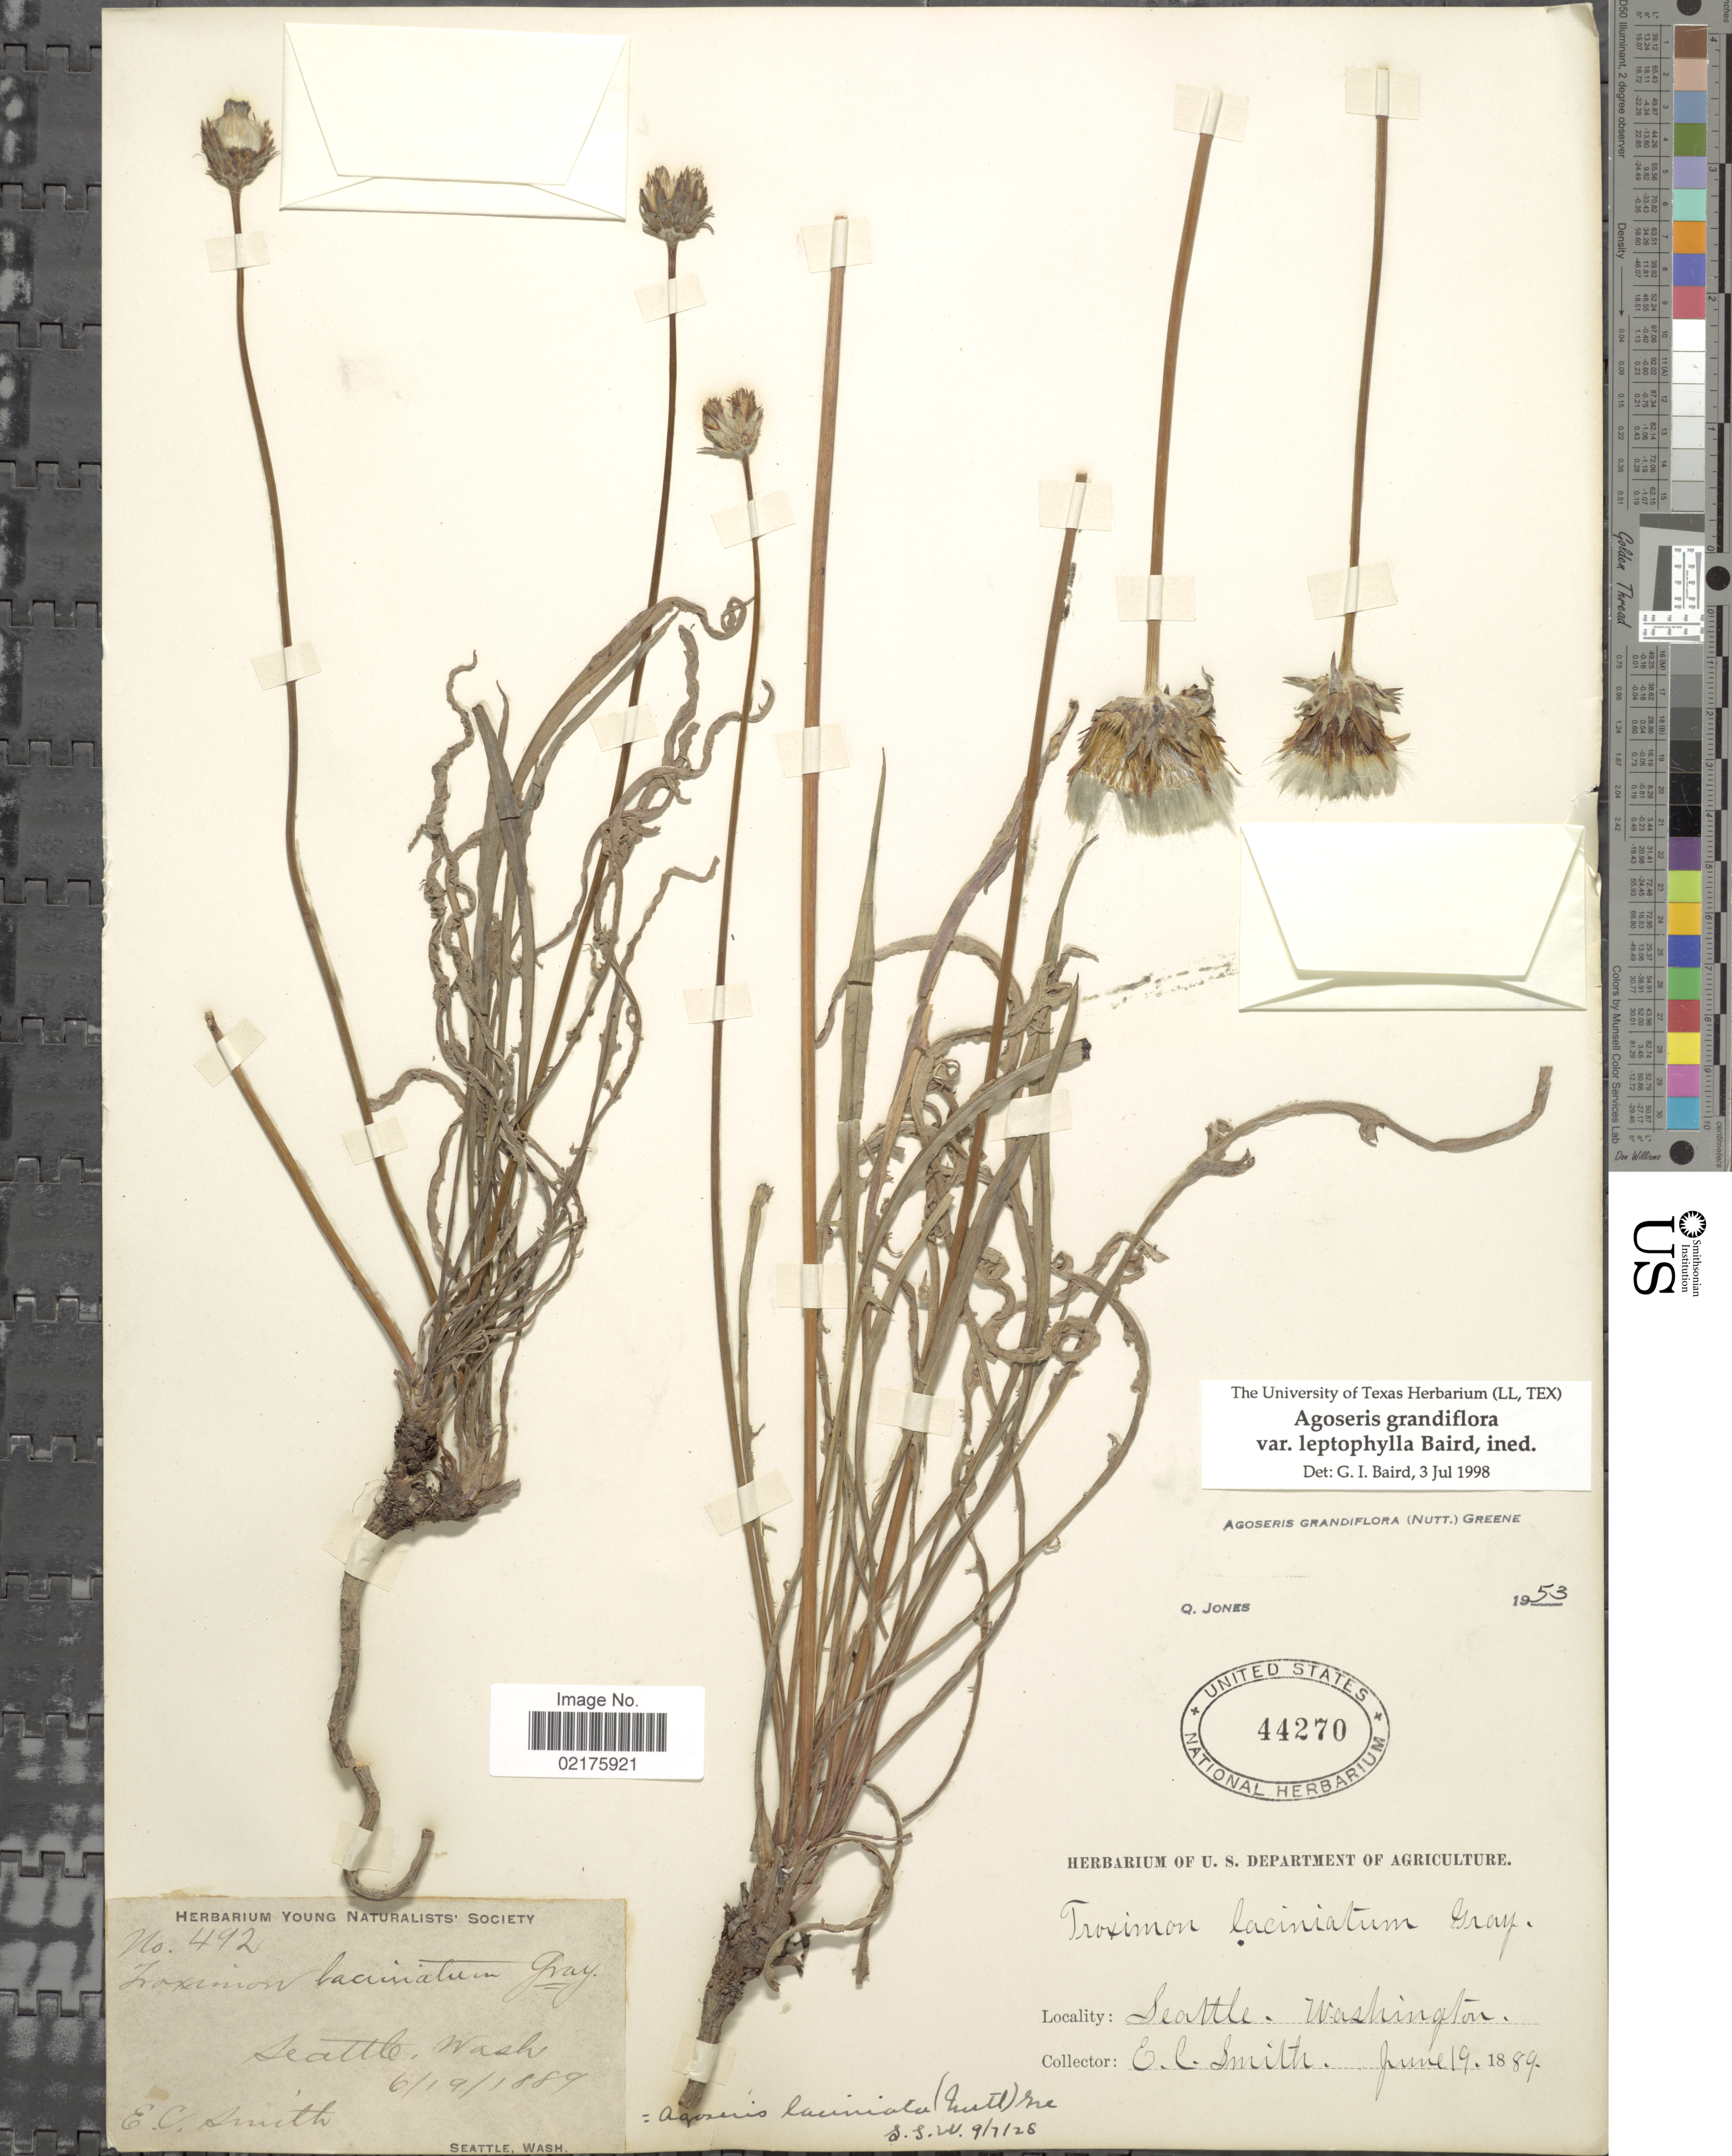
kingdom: Plantae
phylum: Tracheophyta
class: Magnoliopsida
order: Asterales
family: Asteraceae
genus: Agoseris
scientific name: Agoseris grandiflora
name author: (Nutt.) Greene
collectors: E. Smith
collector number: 492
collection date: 1889-06-19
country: United States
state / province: Washington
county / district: King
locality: Seattle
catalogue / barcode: US 44270